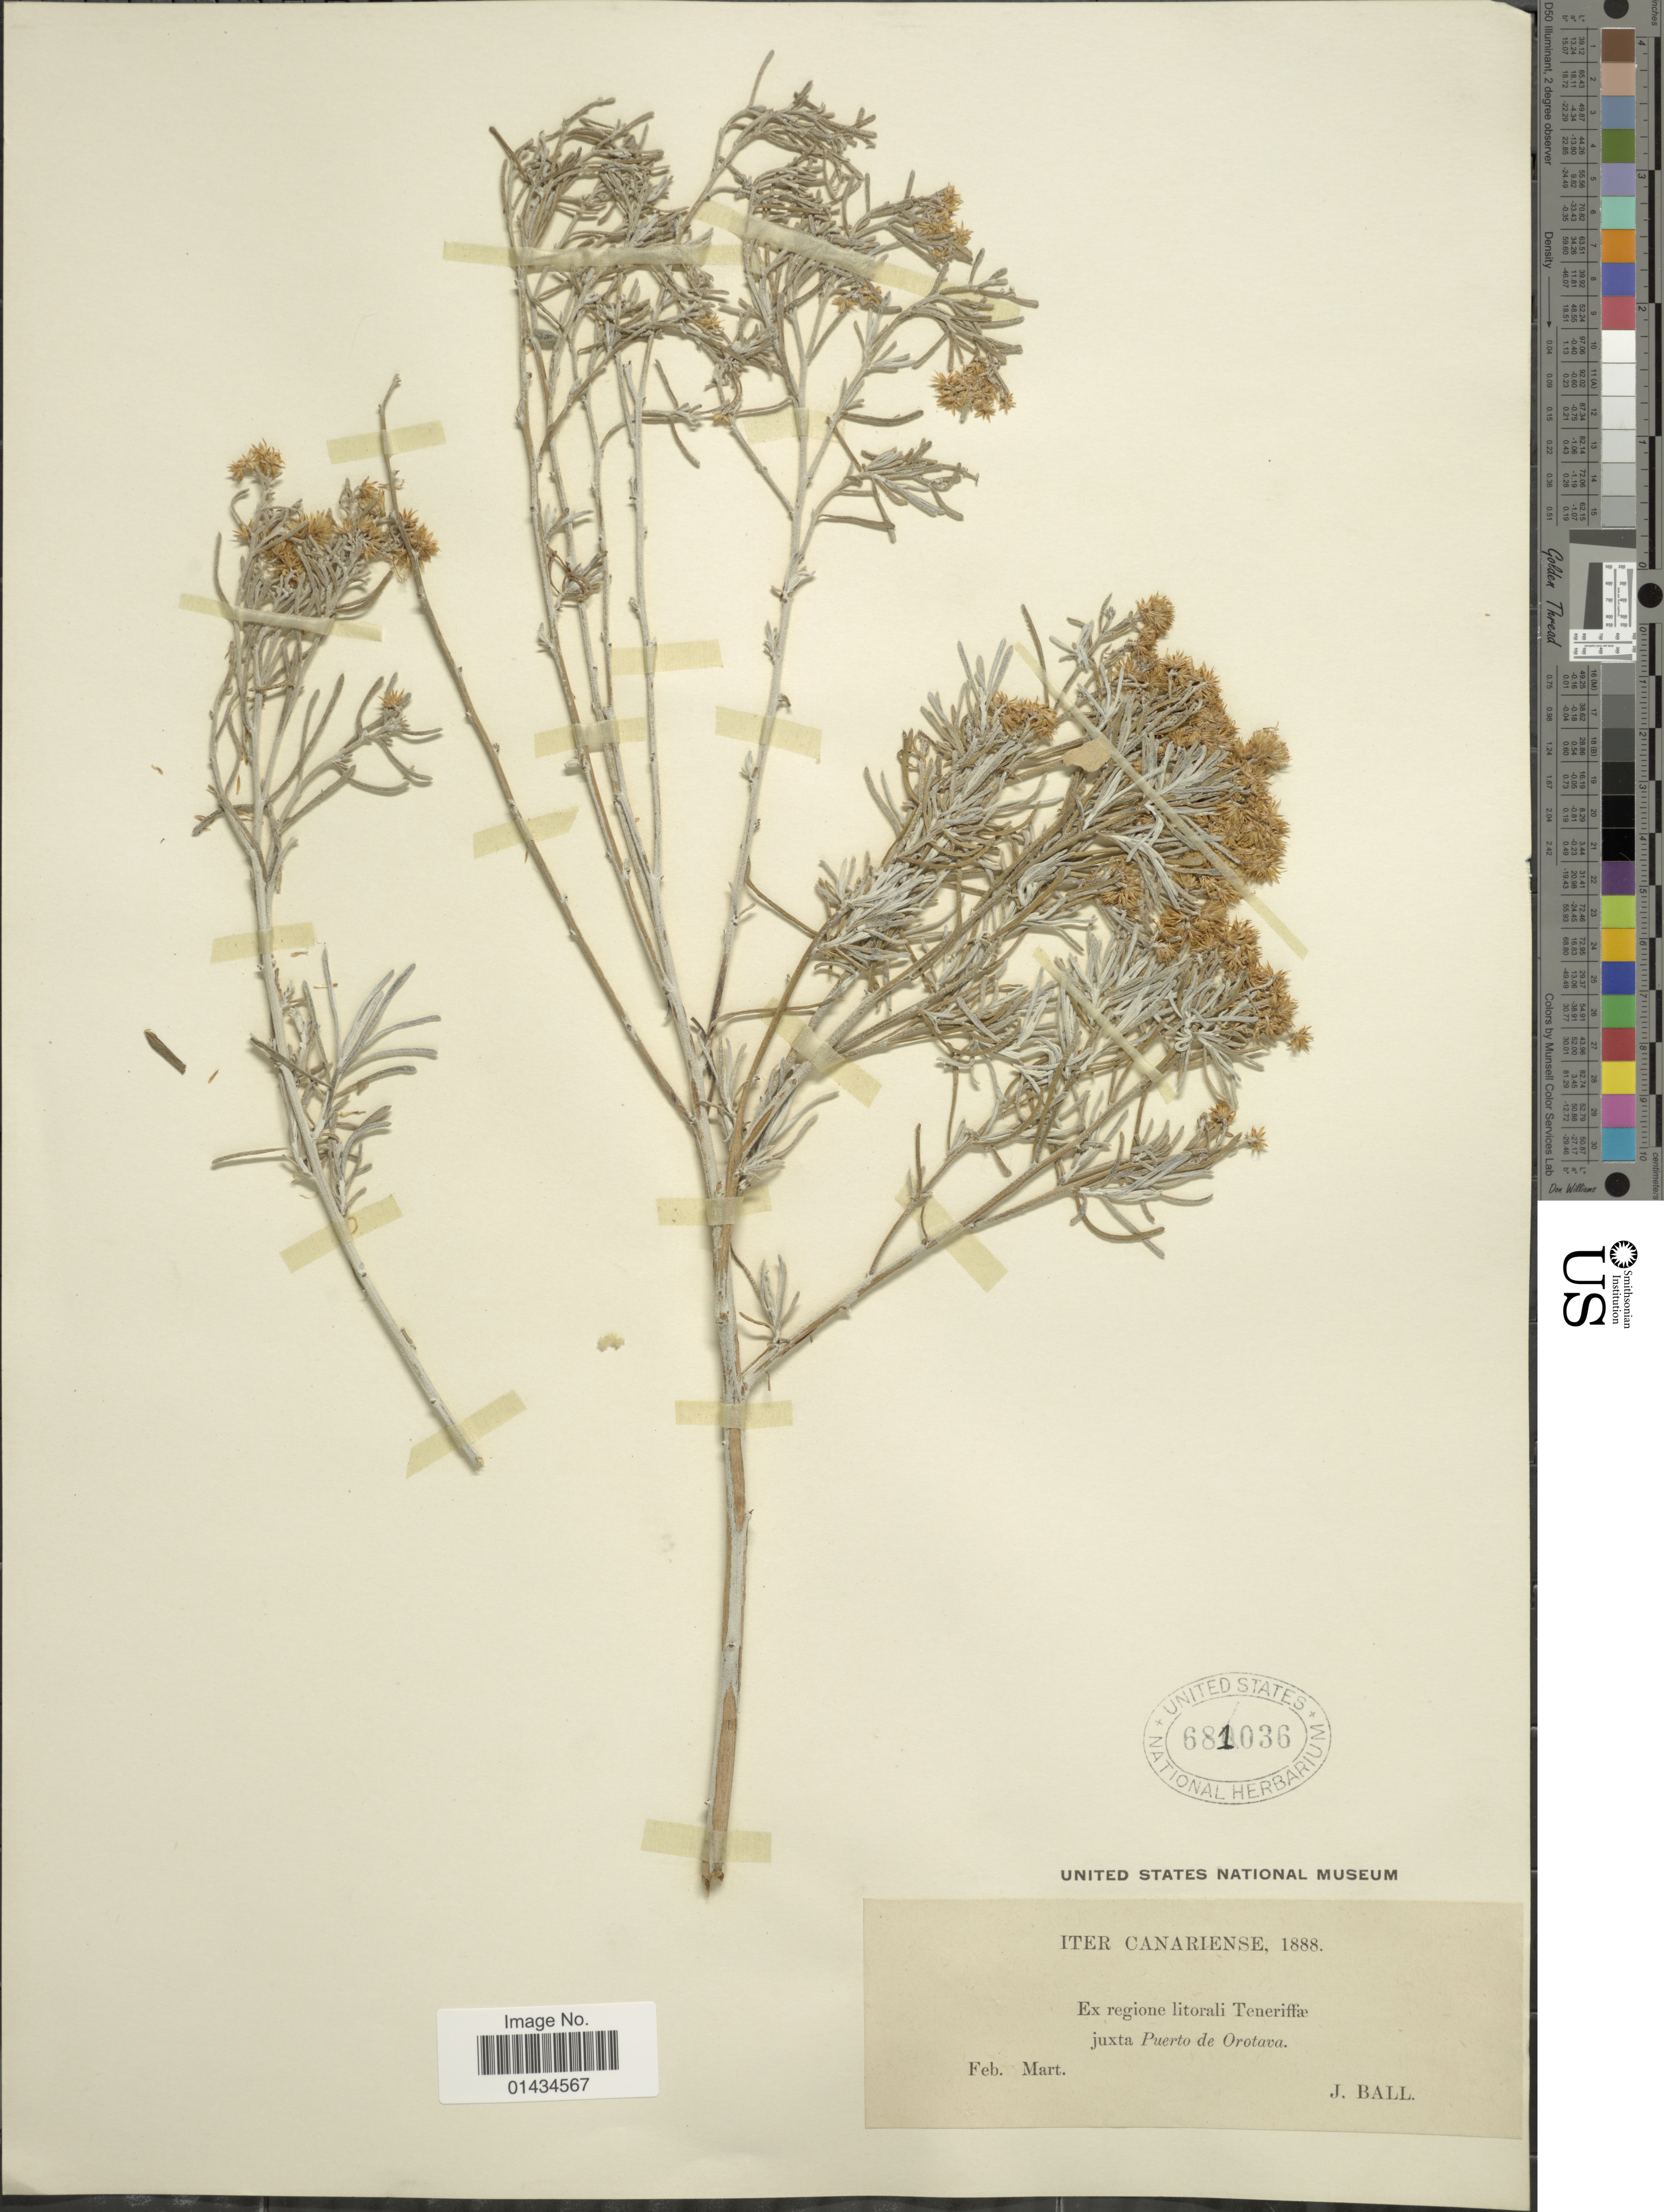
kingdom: Plantae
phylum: Tracheophyta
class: Magnoliopsida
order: Asterales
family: Asteraceae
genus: Stoebe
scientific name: Stoebe sp.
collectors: J. Ball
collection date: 1888-02/1888-03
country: Spain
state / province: Canarias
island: Canary Is.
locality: Canariensie, ex regione litorali Tenereffae juxta Puerte de Orotava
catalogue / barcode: US 681036